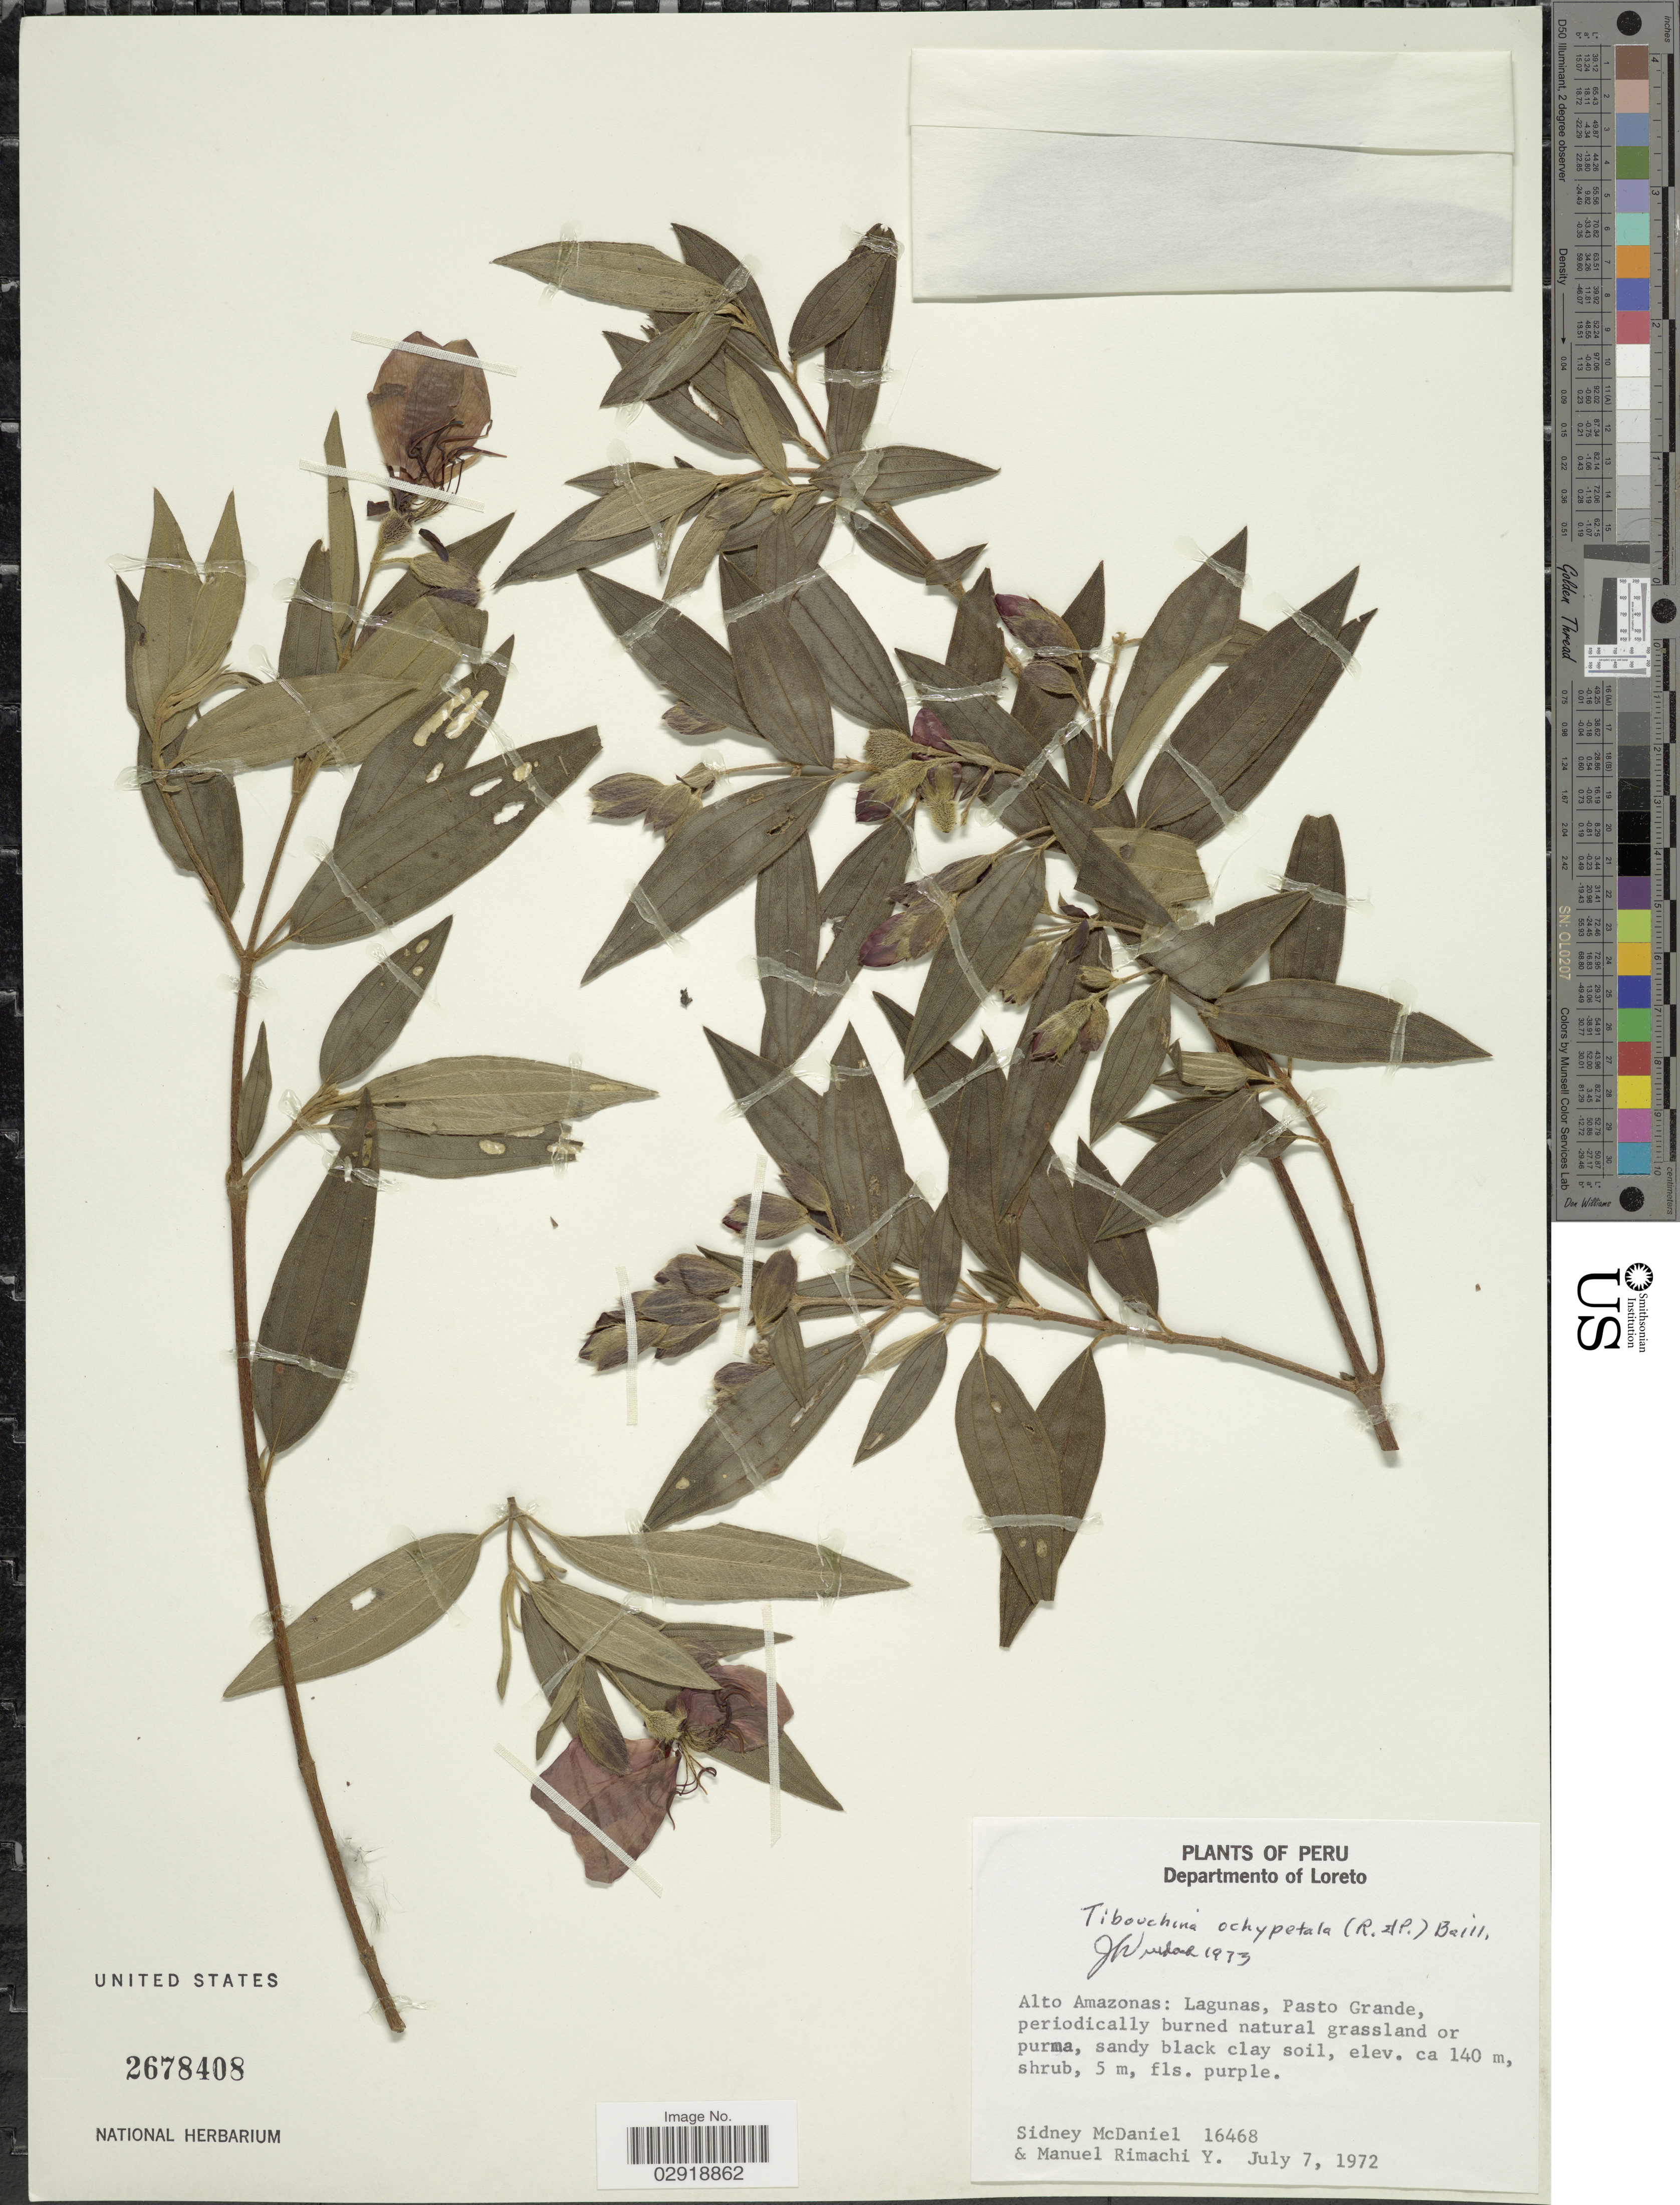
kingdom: Plantae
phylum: Tracheophyta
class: Magnoliopsida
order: Myrtales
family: Melastomataceae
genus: Pleroma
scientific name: Pleroma ochypetalum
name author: (Ruiz & Pav.) D. Don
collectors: S. McDaniel & M. Rimachi Y.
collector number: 16468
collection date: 1972-07-07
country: Peru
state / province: Loreto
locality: Departamento of Loreto. Alto Amazonas: Lagunas, Pasto Grande, periodically burned natural grassland or purma.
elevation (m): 140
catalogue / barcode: US 2678408